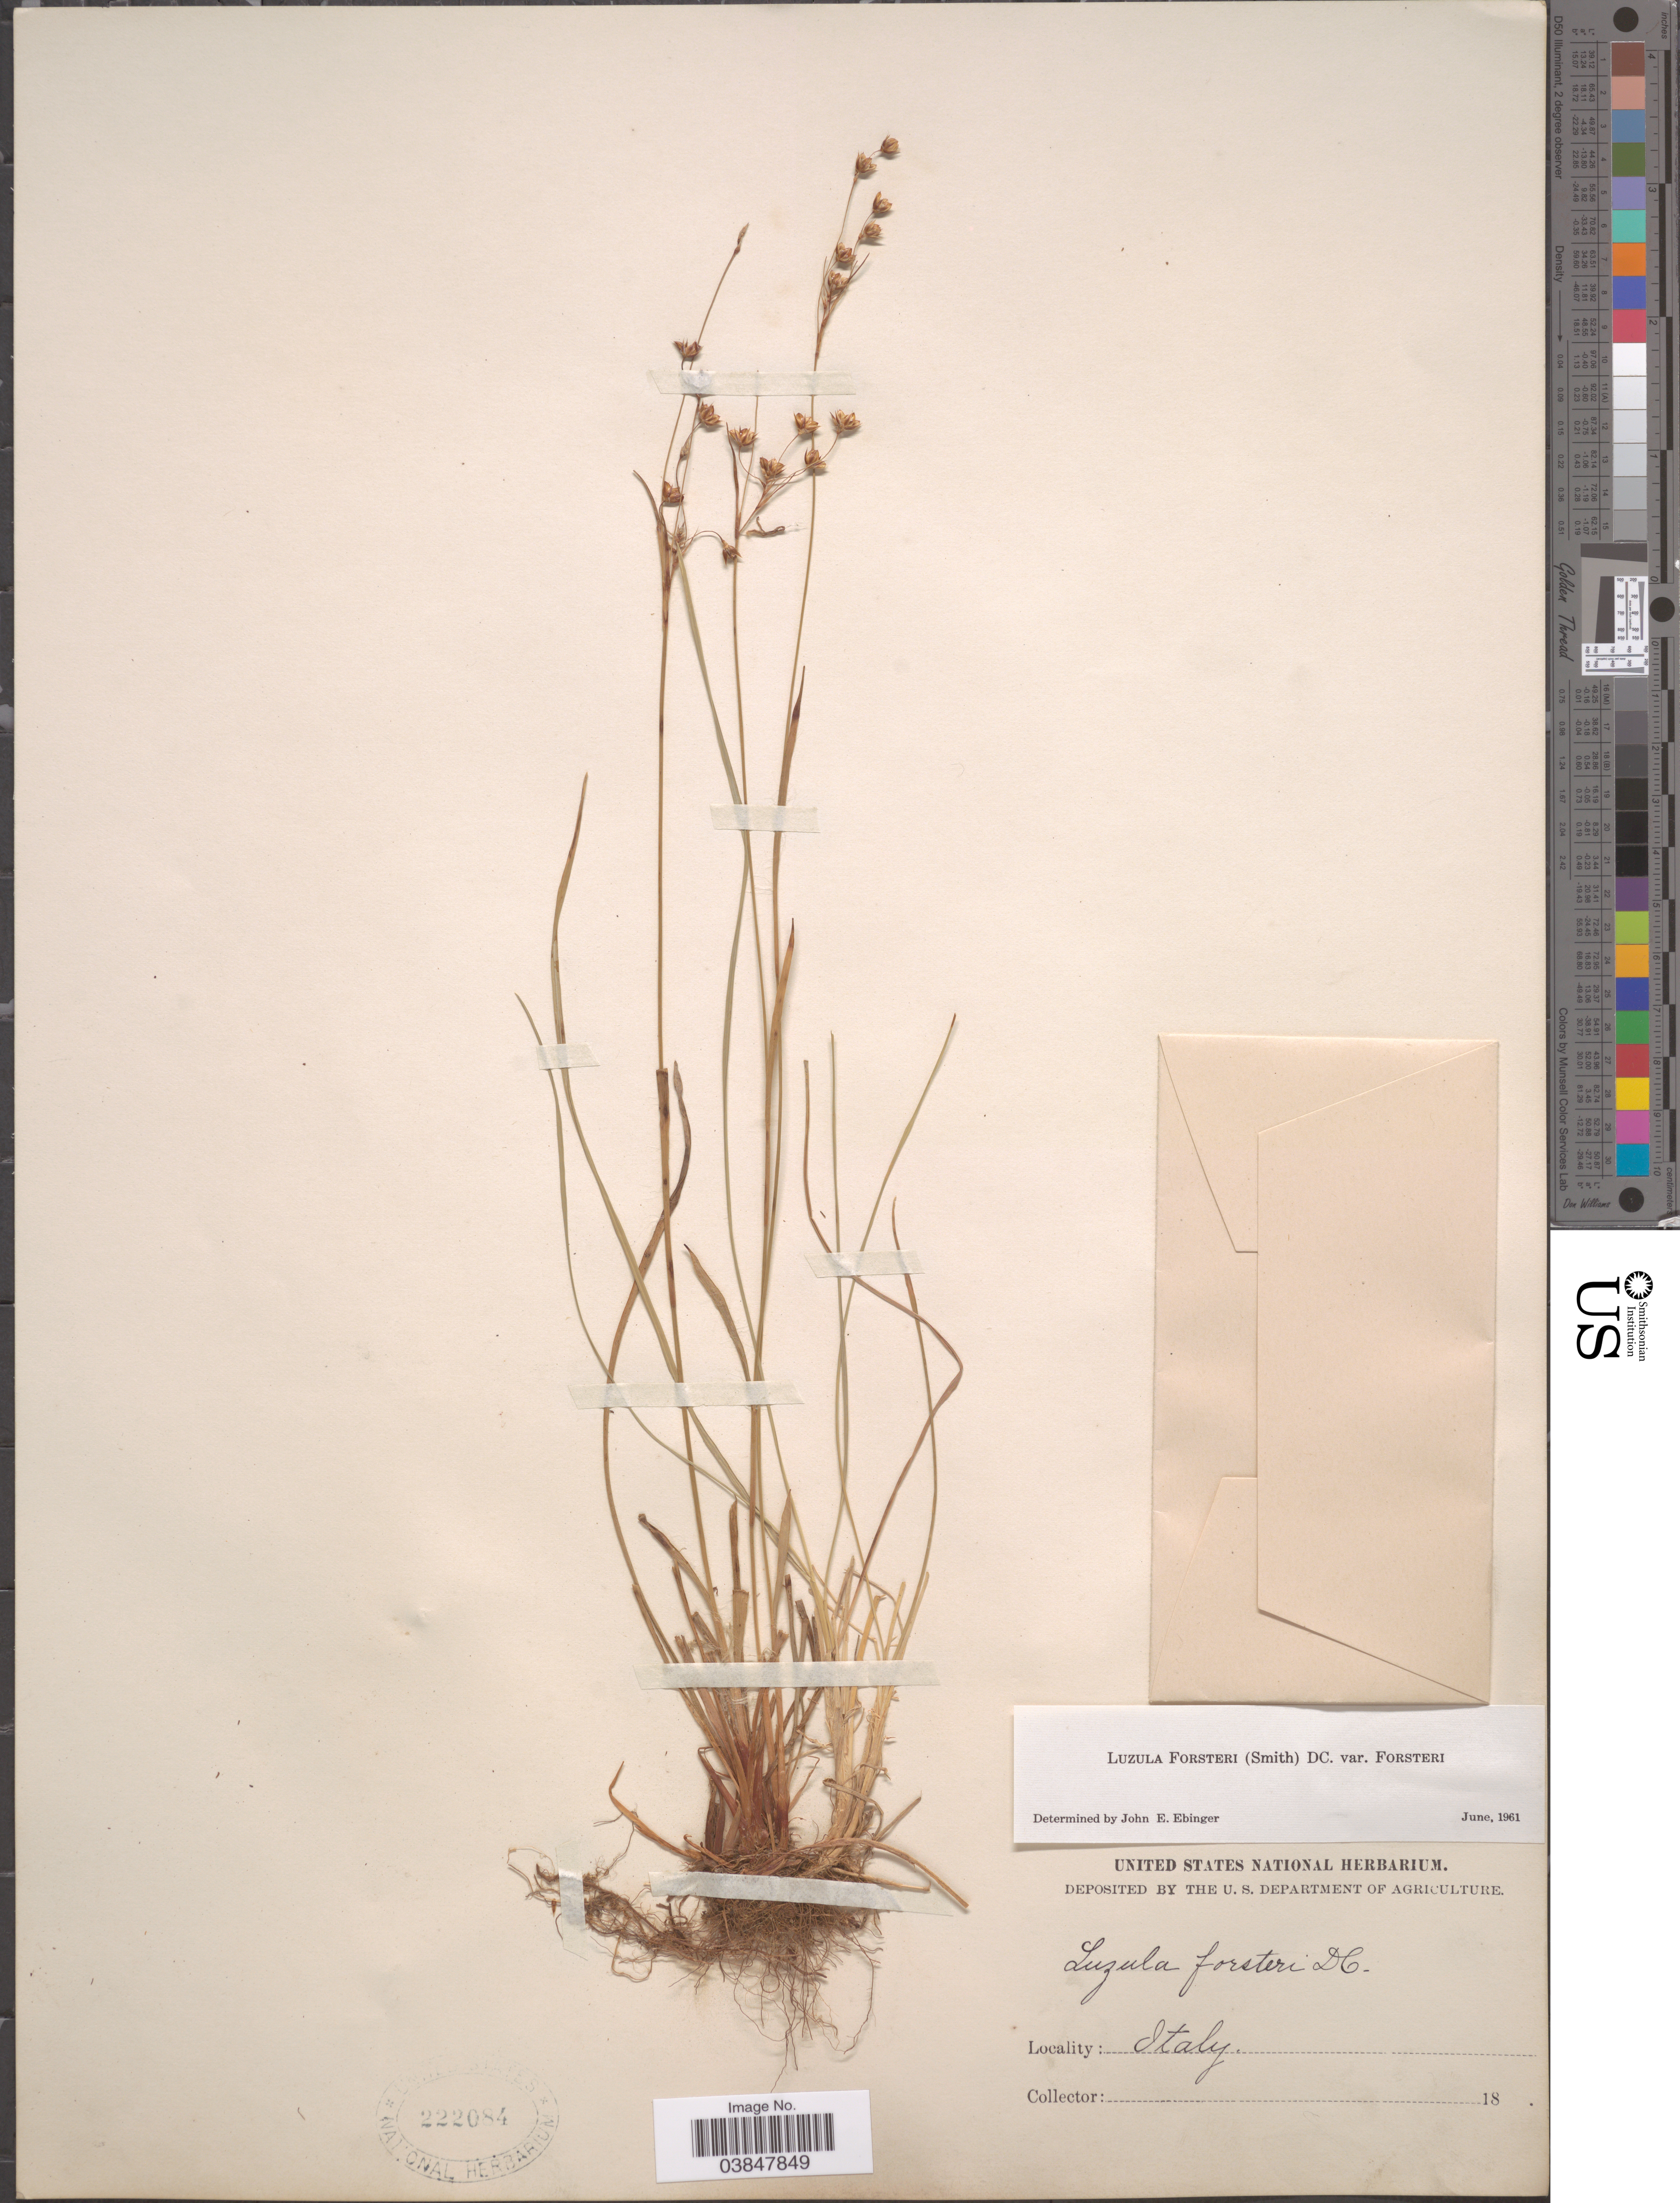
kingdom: Plantae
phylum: Tracheophyta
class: Liliopsida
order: Poales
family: Juncaceae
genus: Luzula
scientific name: Luzula forsteri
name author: (Sm.) DC.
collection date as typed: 18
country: Italy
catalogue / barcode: US 222084